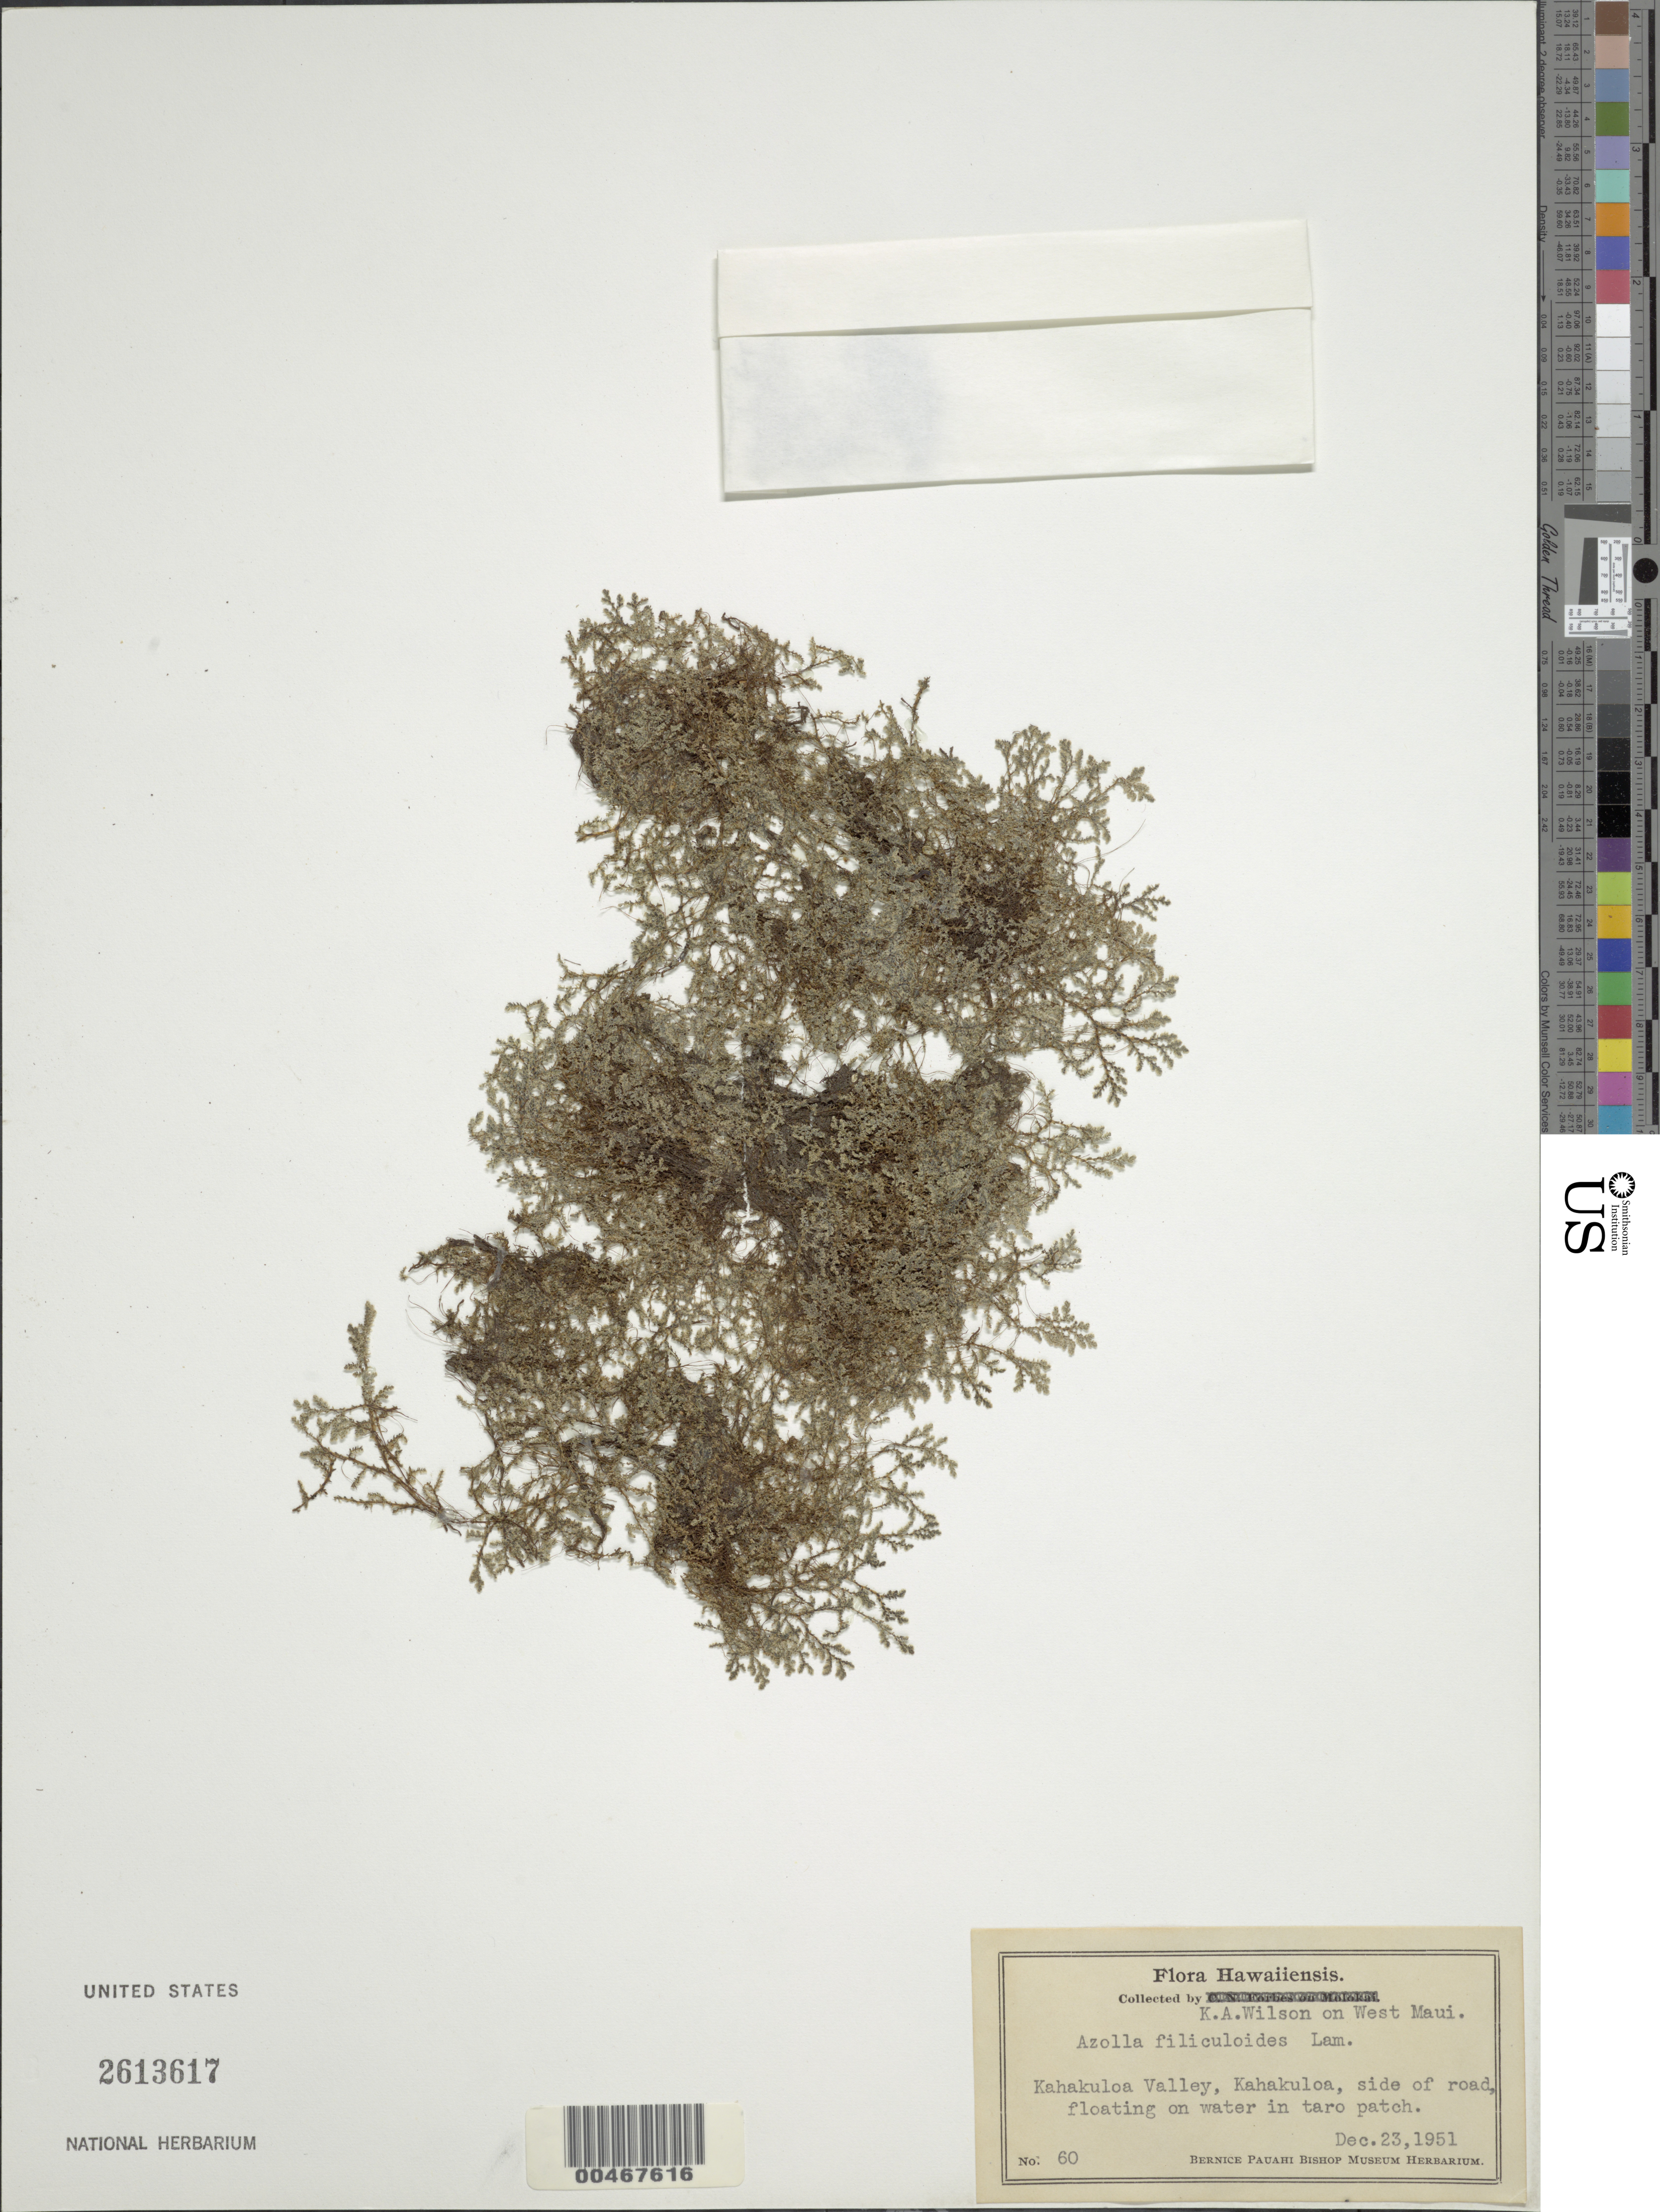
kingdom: Plantae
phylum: Tracheophyta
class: Polypodiopsida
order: Salviniales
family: Salviniaceae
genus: Azolla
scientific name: Azolla filiculoides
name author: Lam.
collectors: K. A. Wilson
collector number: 60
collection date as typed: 23 Dec 1951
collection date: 1951-12-23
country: United States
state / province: Hawaii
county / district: Maui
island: Maui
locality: Kahakuloa Valley, Kahakuloa, W Maui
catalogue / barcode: US 2613617